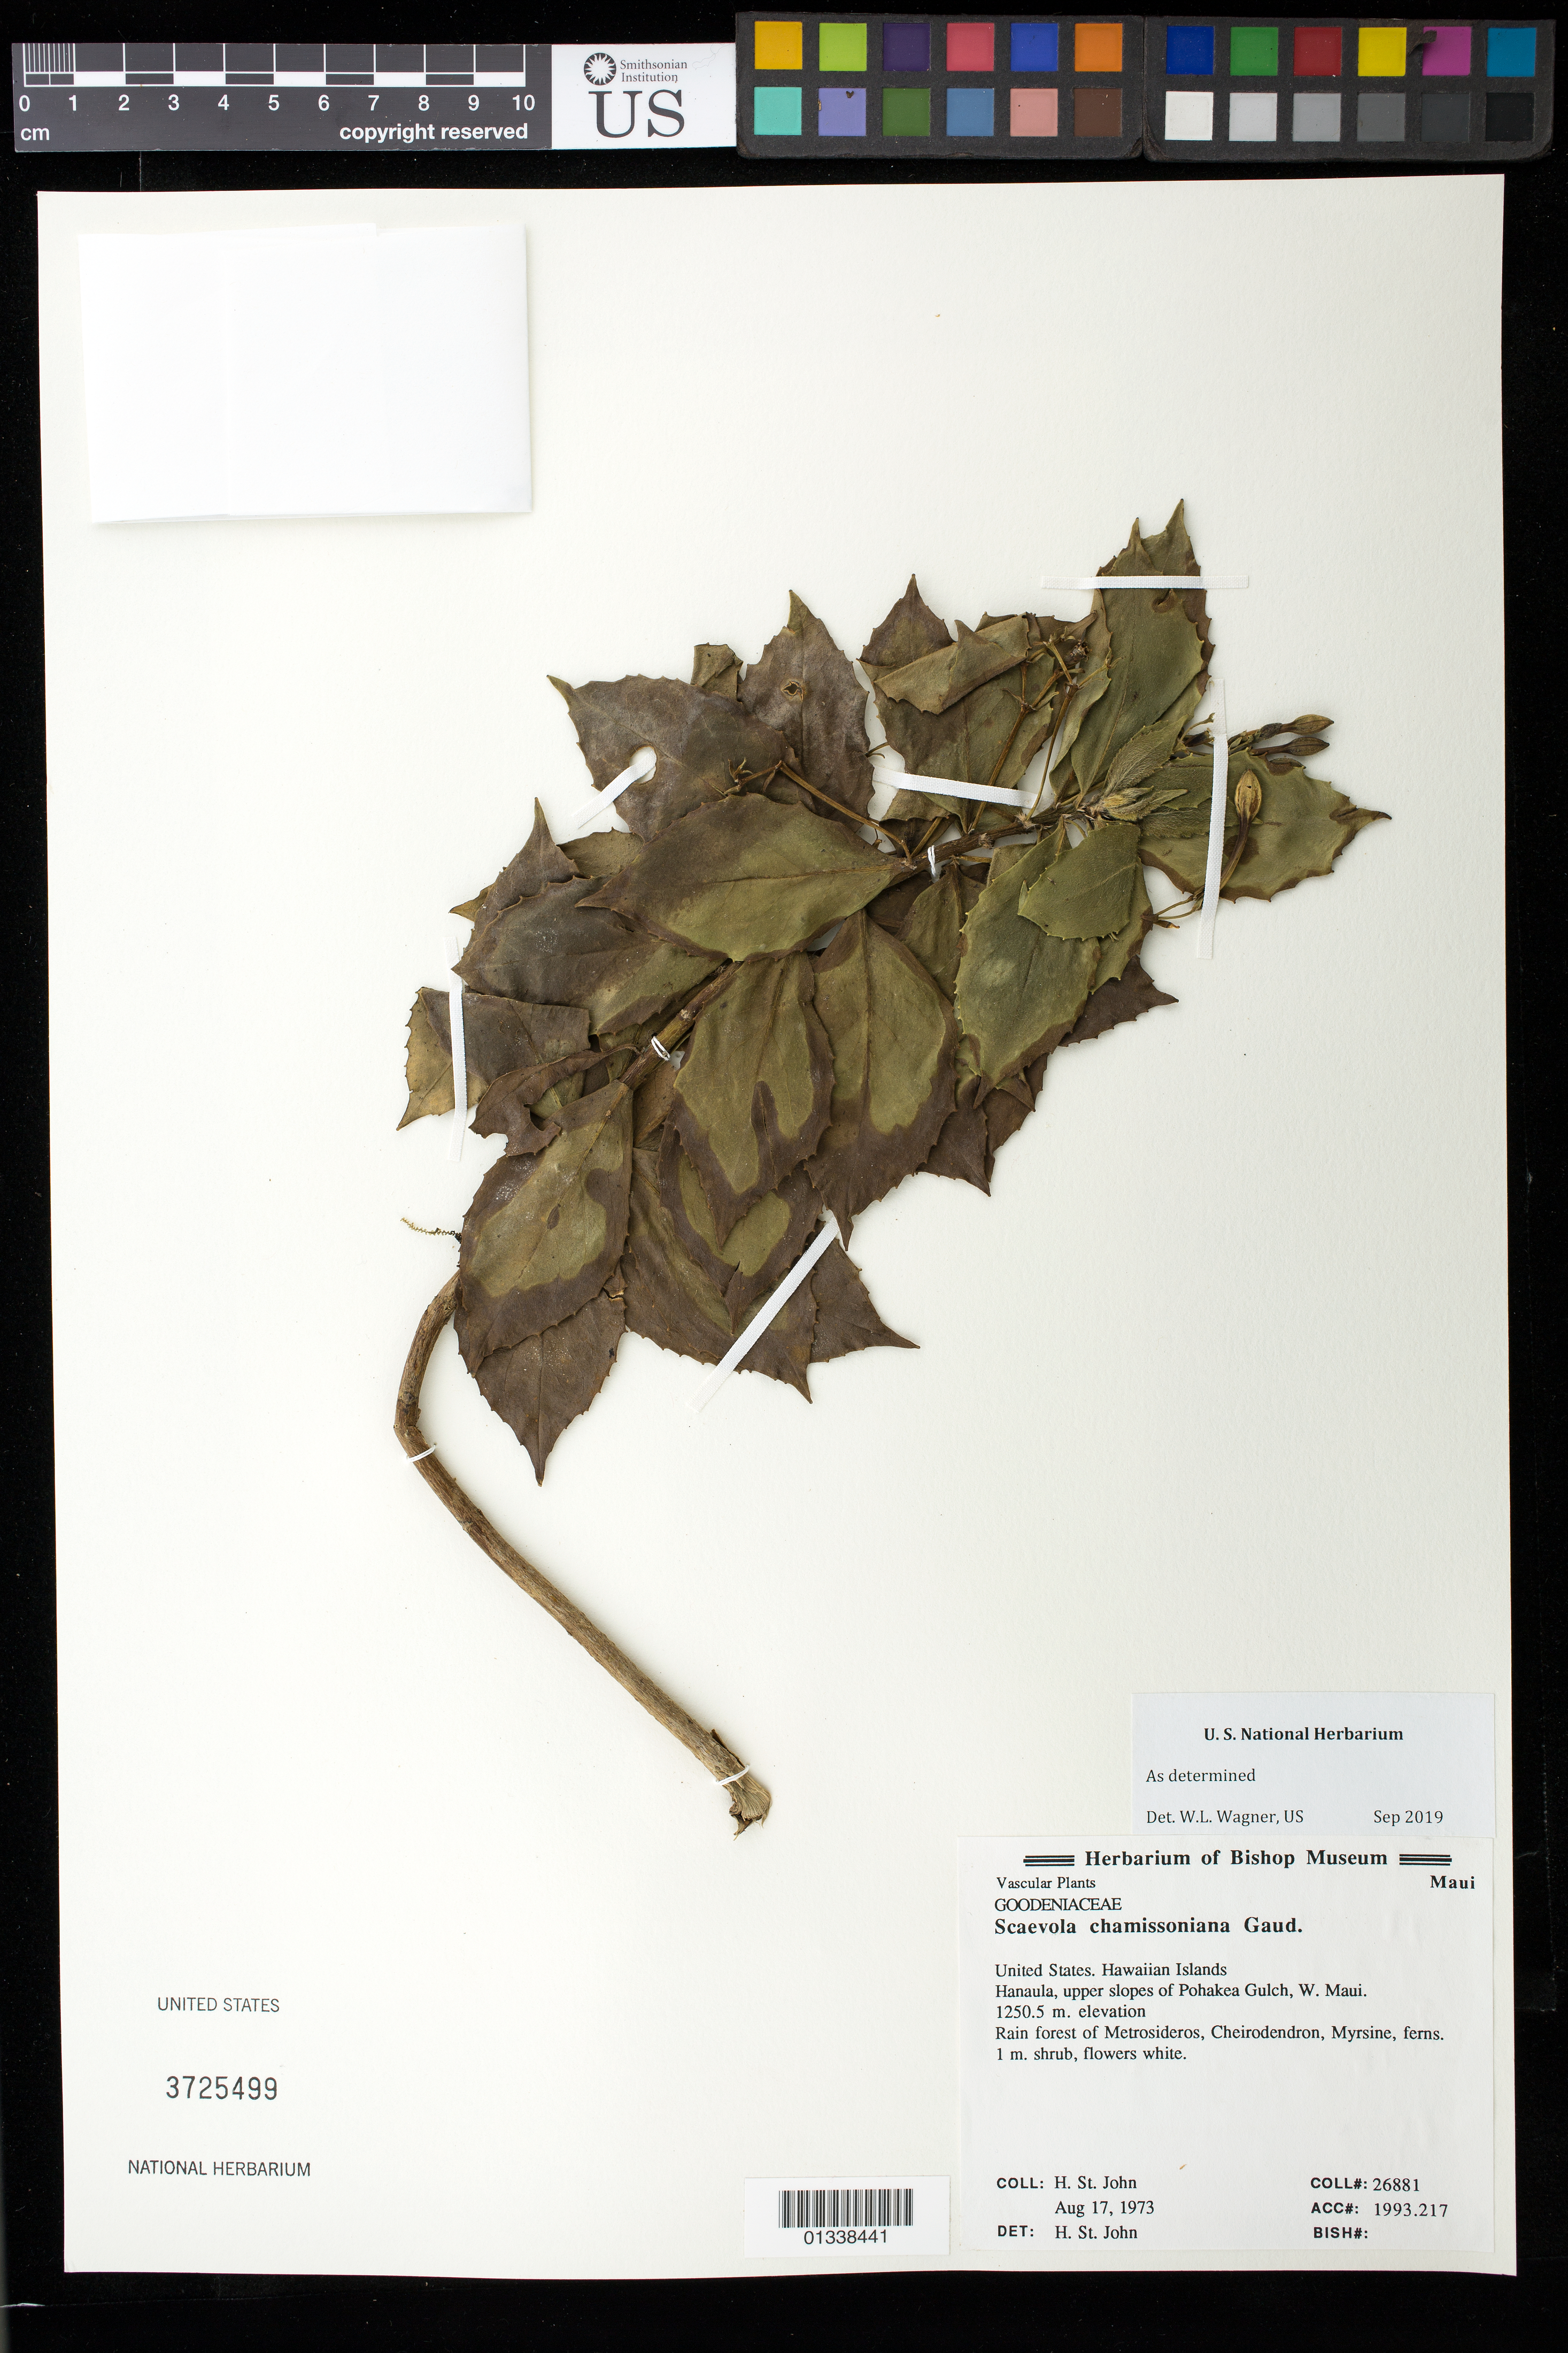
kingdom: Plantae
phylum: Tracheophyta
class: Magnoliopsida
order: Asterales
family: Goodeniaceae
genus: Scaevola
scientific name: Scaevola chamissoniana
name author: Gaudich.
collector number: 26881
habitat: Rain forest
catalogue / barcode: US 3725499